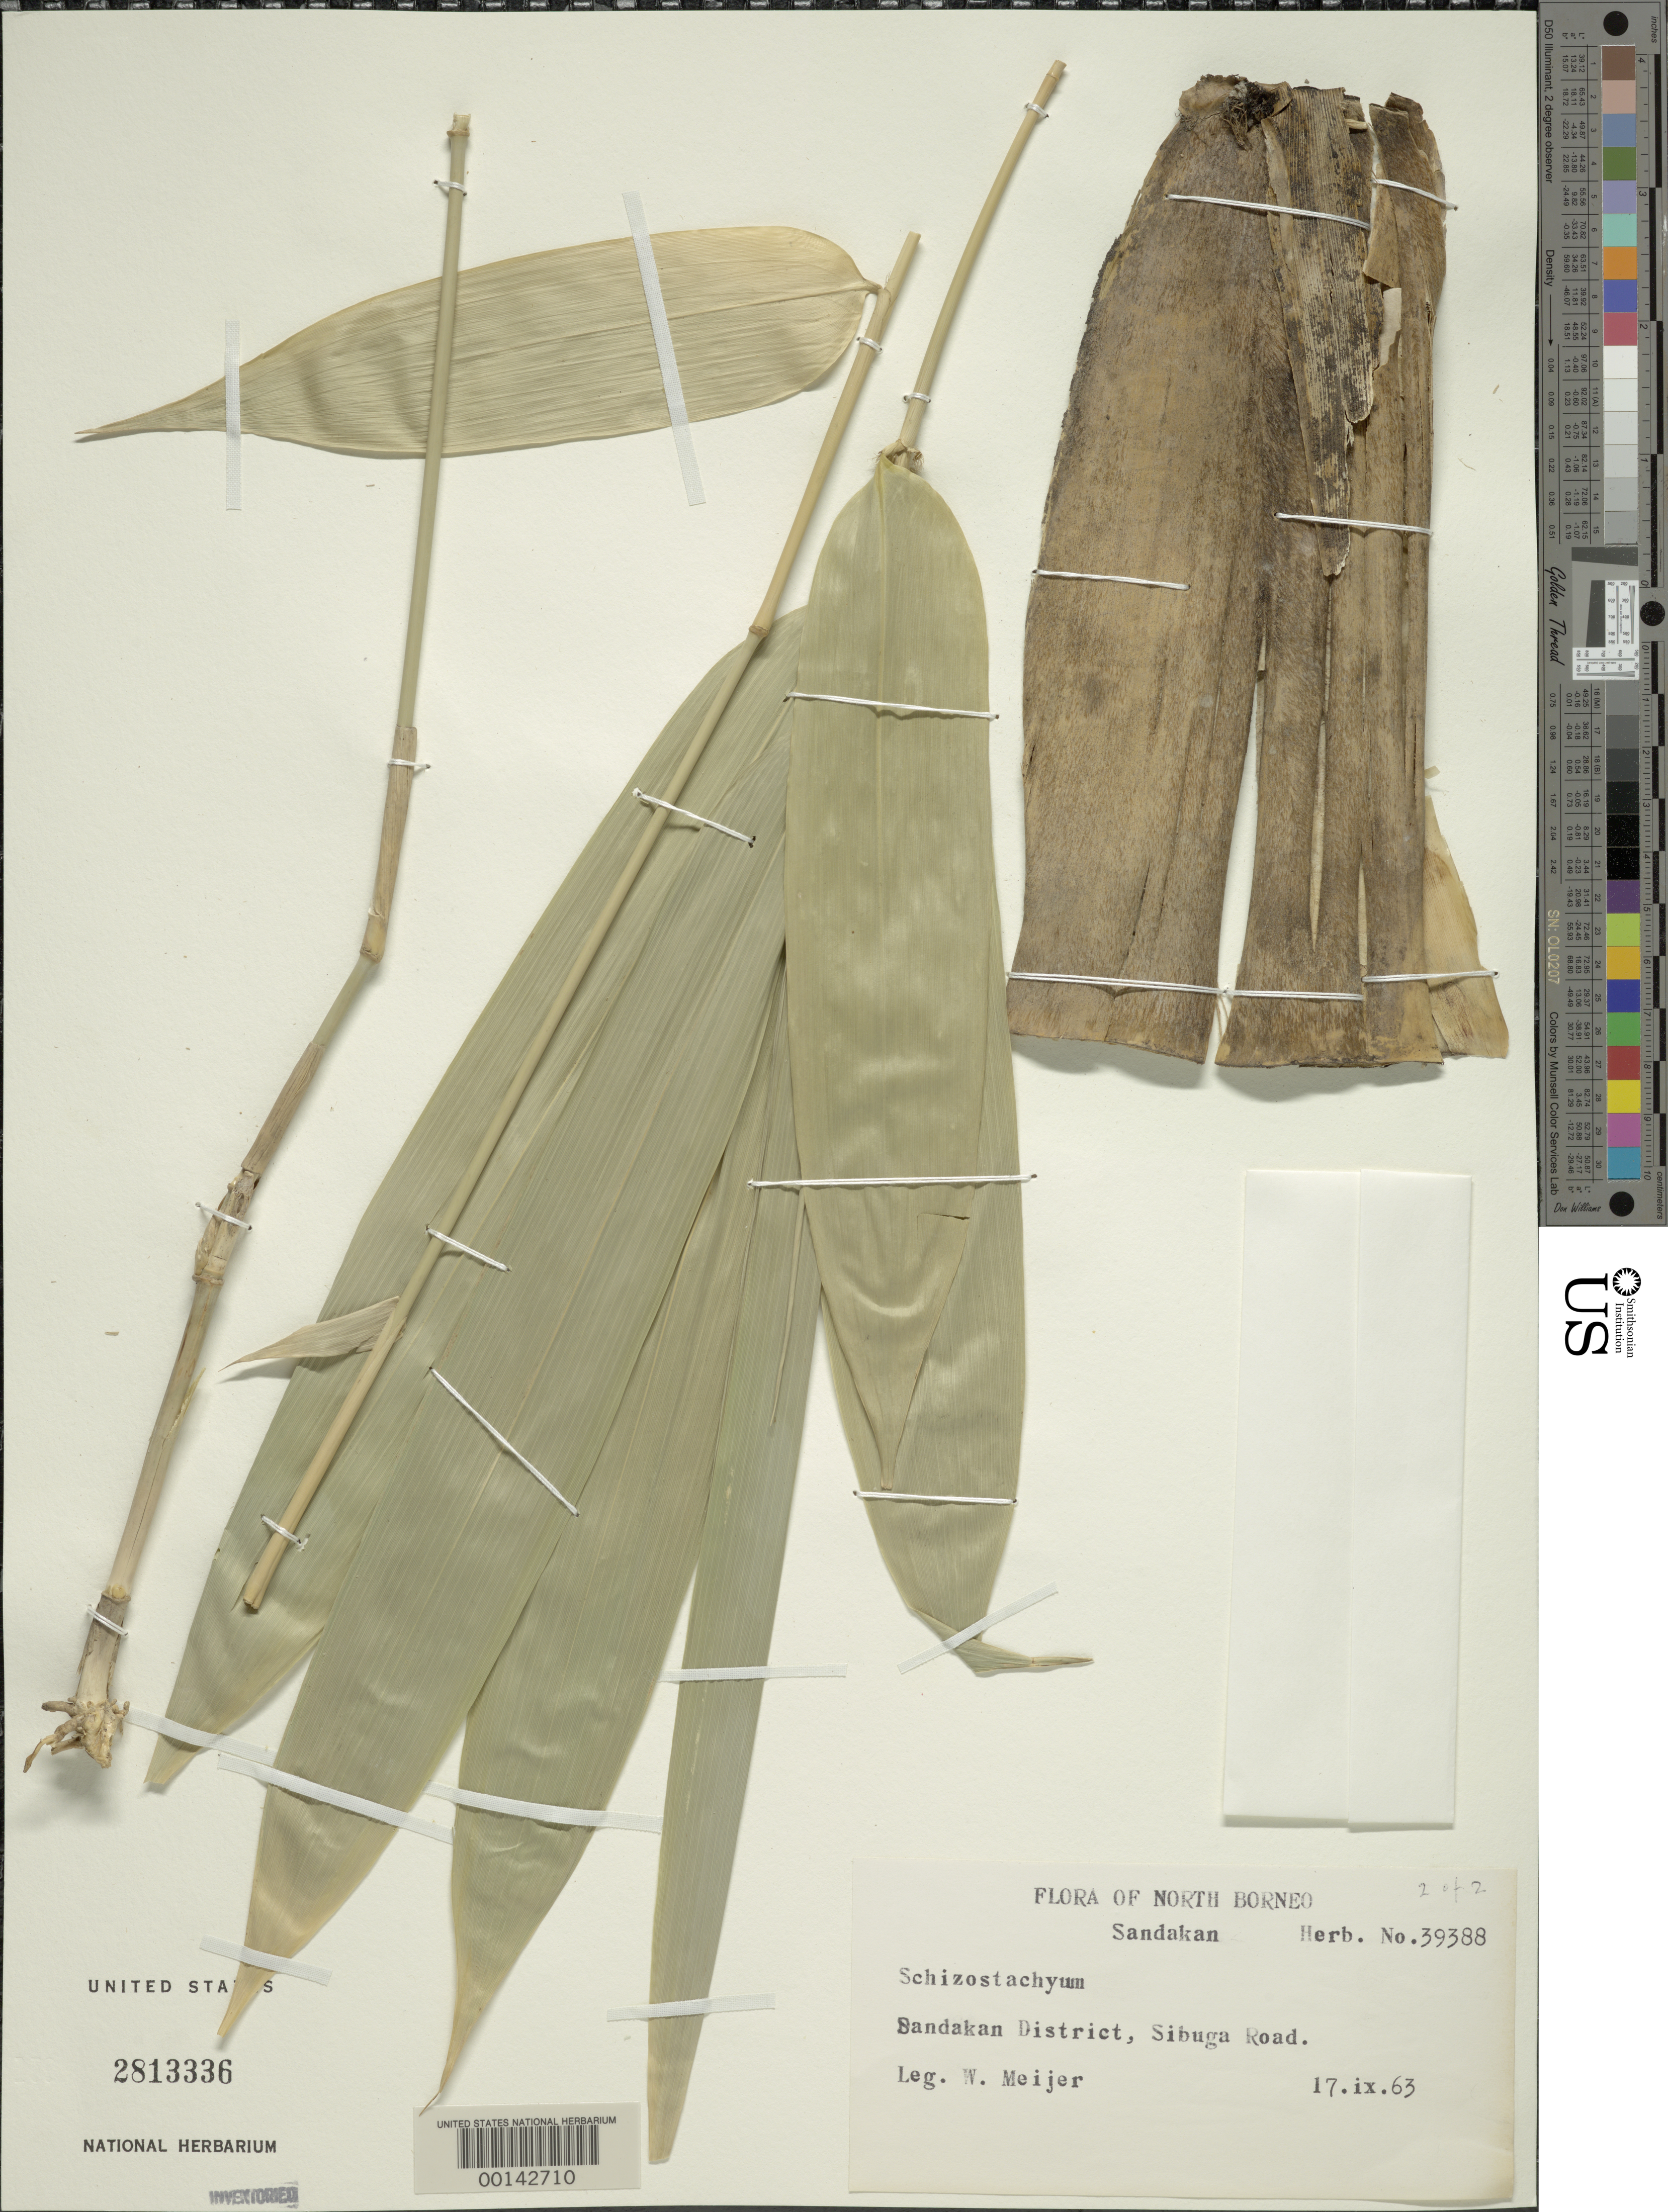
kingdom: Plantae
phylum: Tracheophyta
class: Liliopsida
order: Poales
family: Poaceae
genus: Schizostachyum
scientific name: Schizostachyum sp.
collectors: W. Meijer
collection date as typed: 17 Sep 1963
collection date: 1963-09-17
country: Malaysia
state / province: Sabah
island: Borneo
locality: Sandakan, sibuga rd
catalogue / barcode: US 2813336